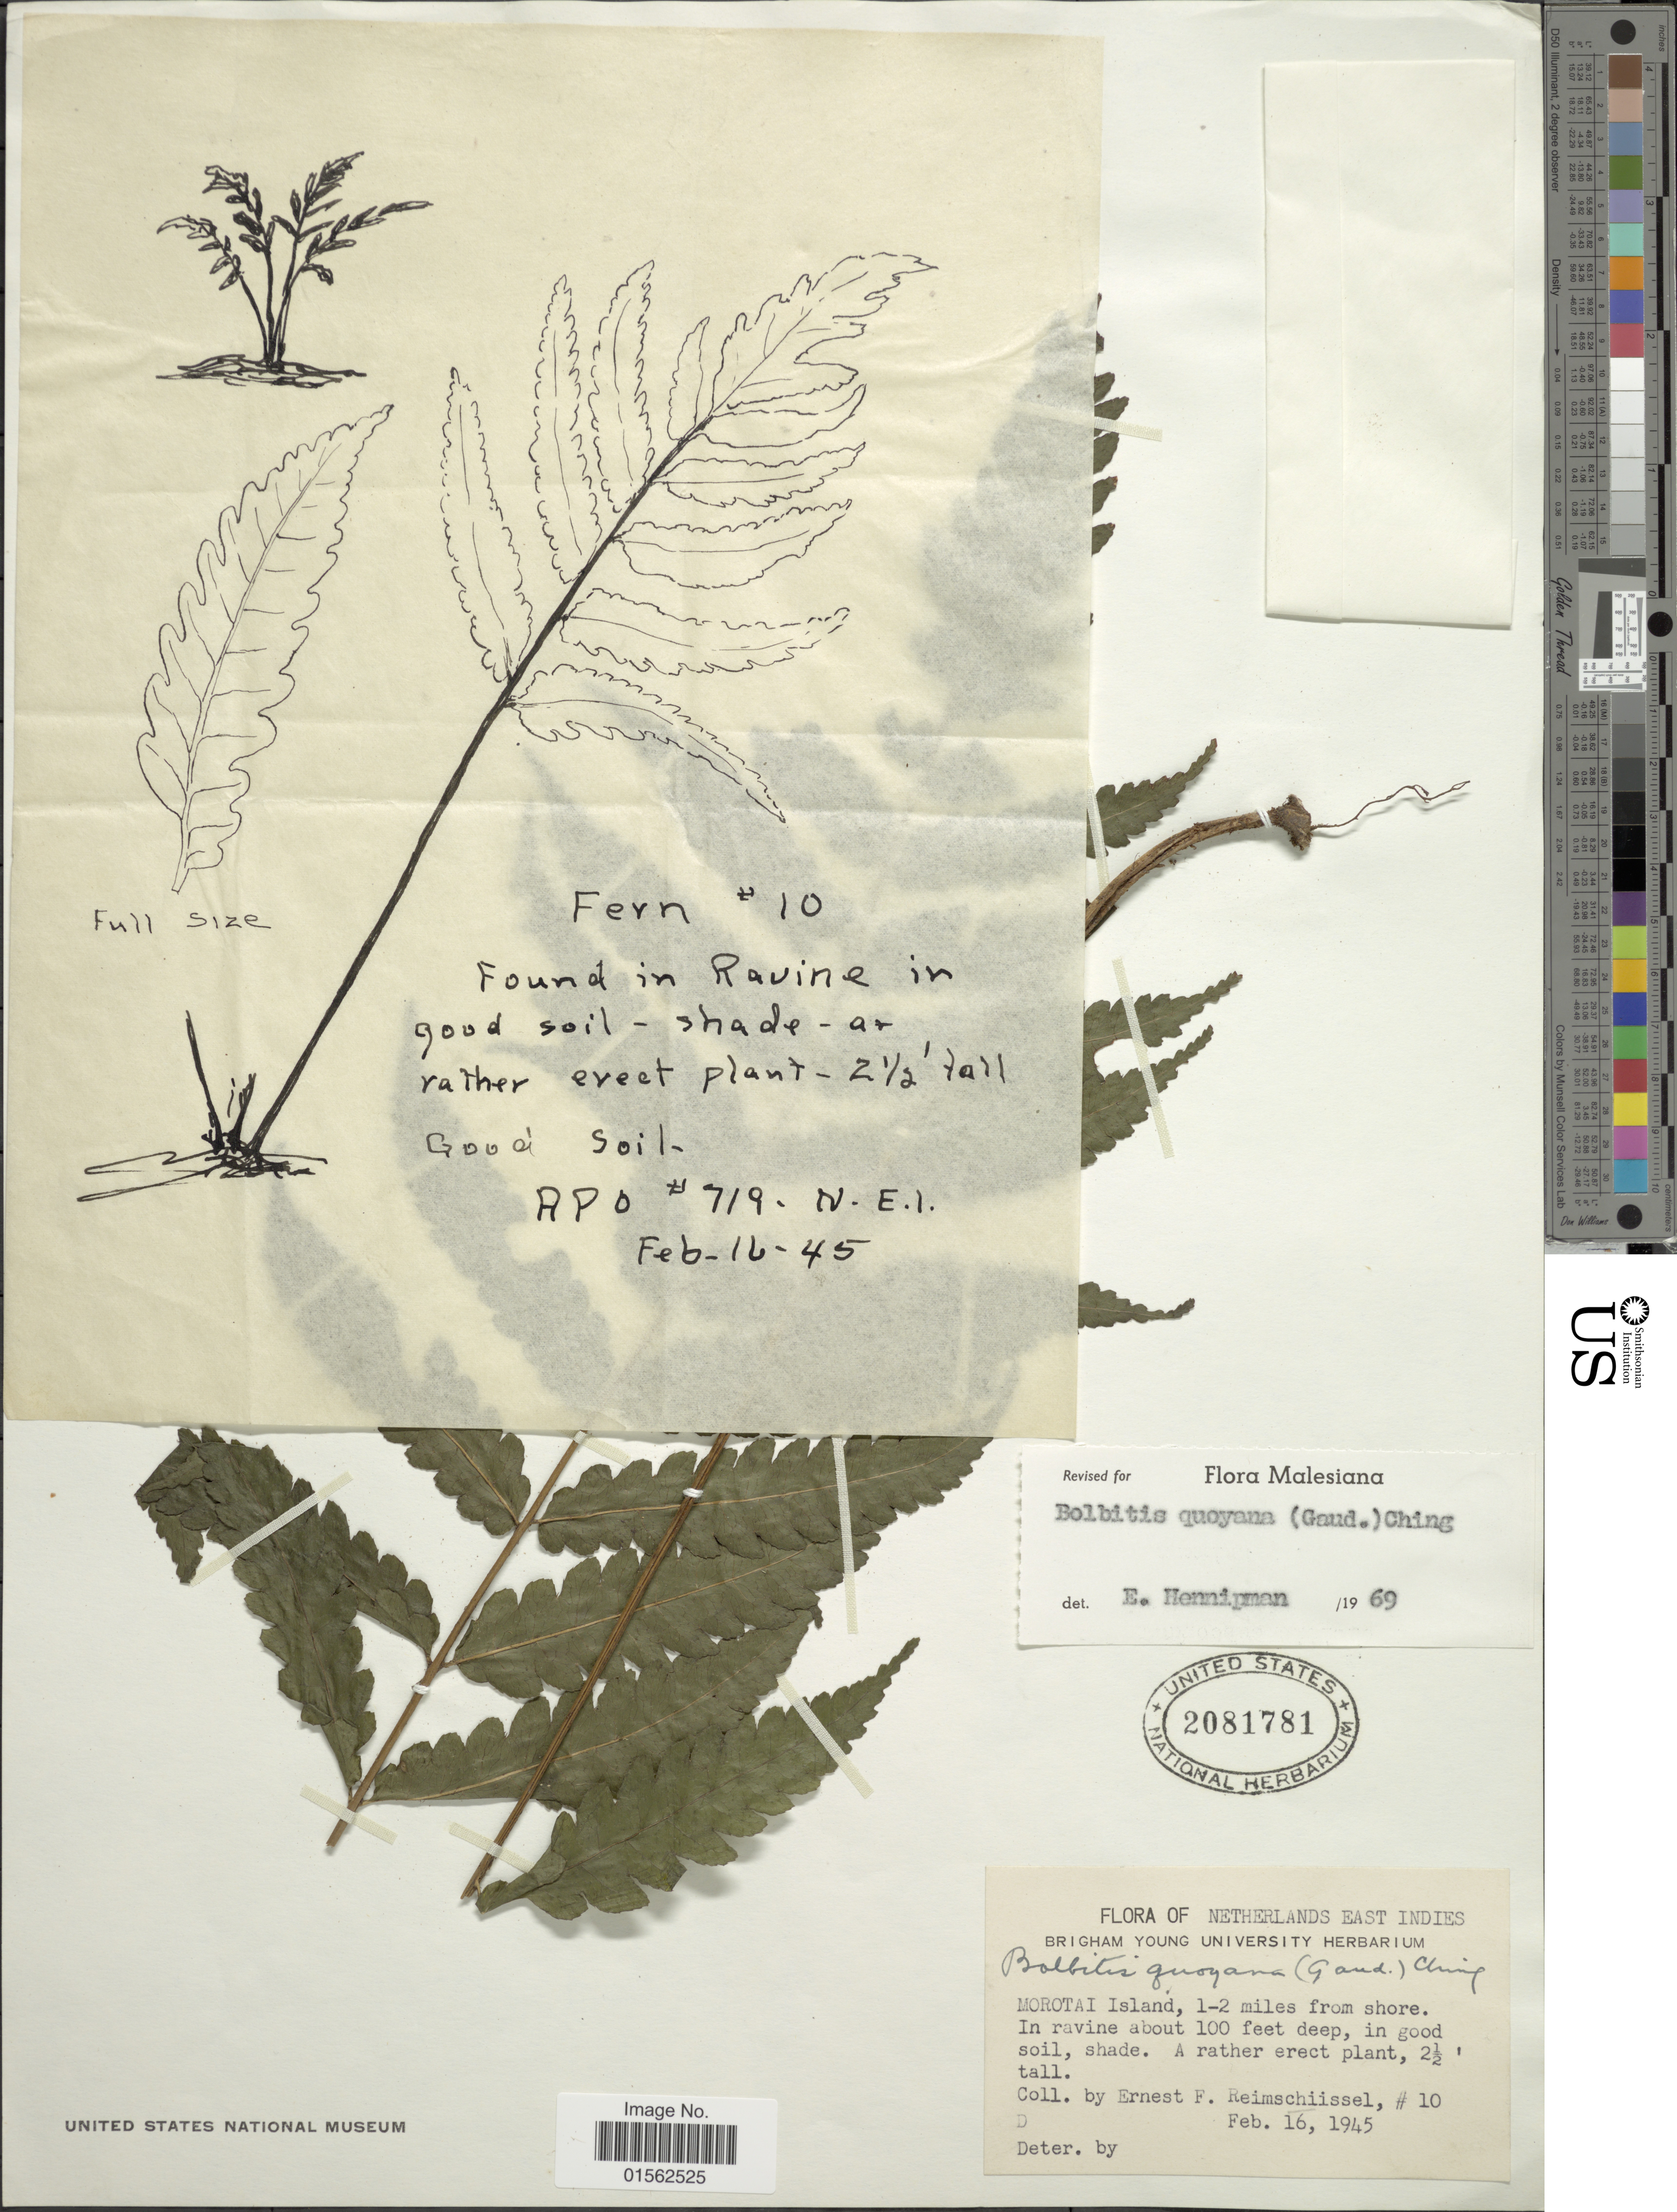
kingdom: Plantae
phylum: Tracheophyta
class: Polypodiopsida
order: Polypodiales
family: Dryopteridaceae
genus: Bolbitis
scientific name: Bolbitis quoyana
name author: (Gaudich.) Ching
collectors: E. Reimschiissel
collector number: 10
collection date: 1945-02-16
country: Indonesia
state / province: Maluku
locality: Netherlands East Indies, Morotai Island, 1-2 miles from shore, in ravine about 100 feet deep in good soil, shade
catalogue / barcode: US 2081781